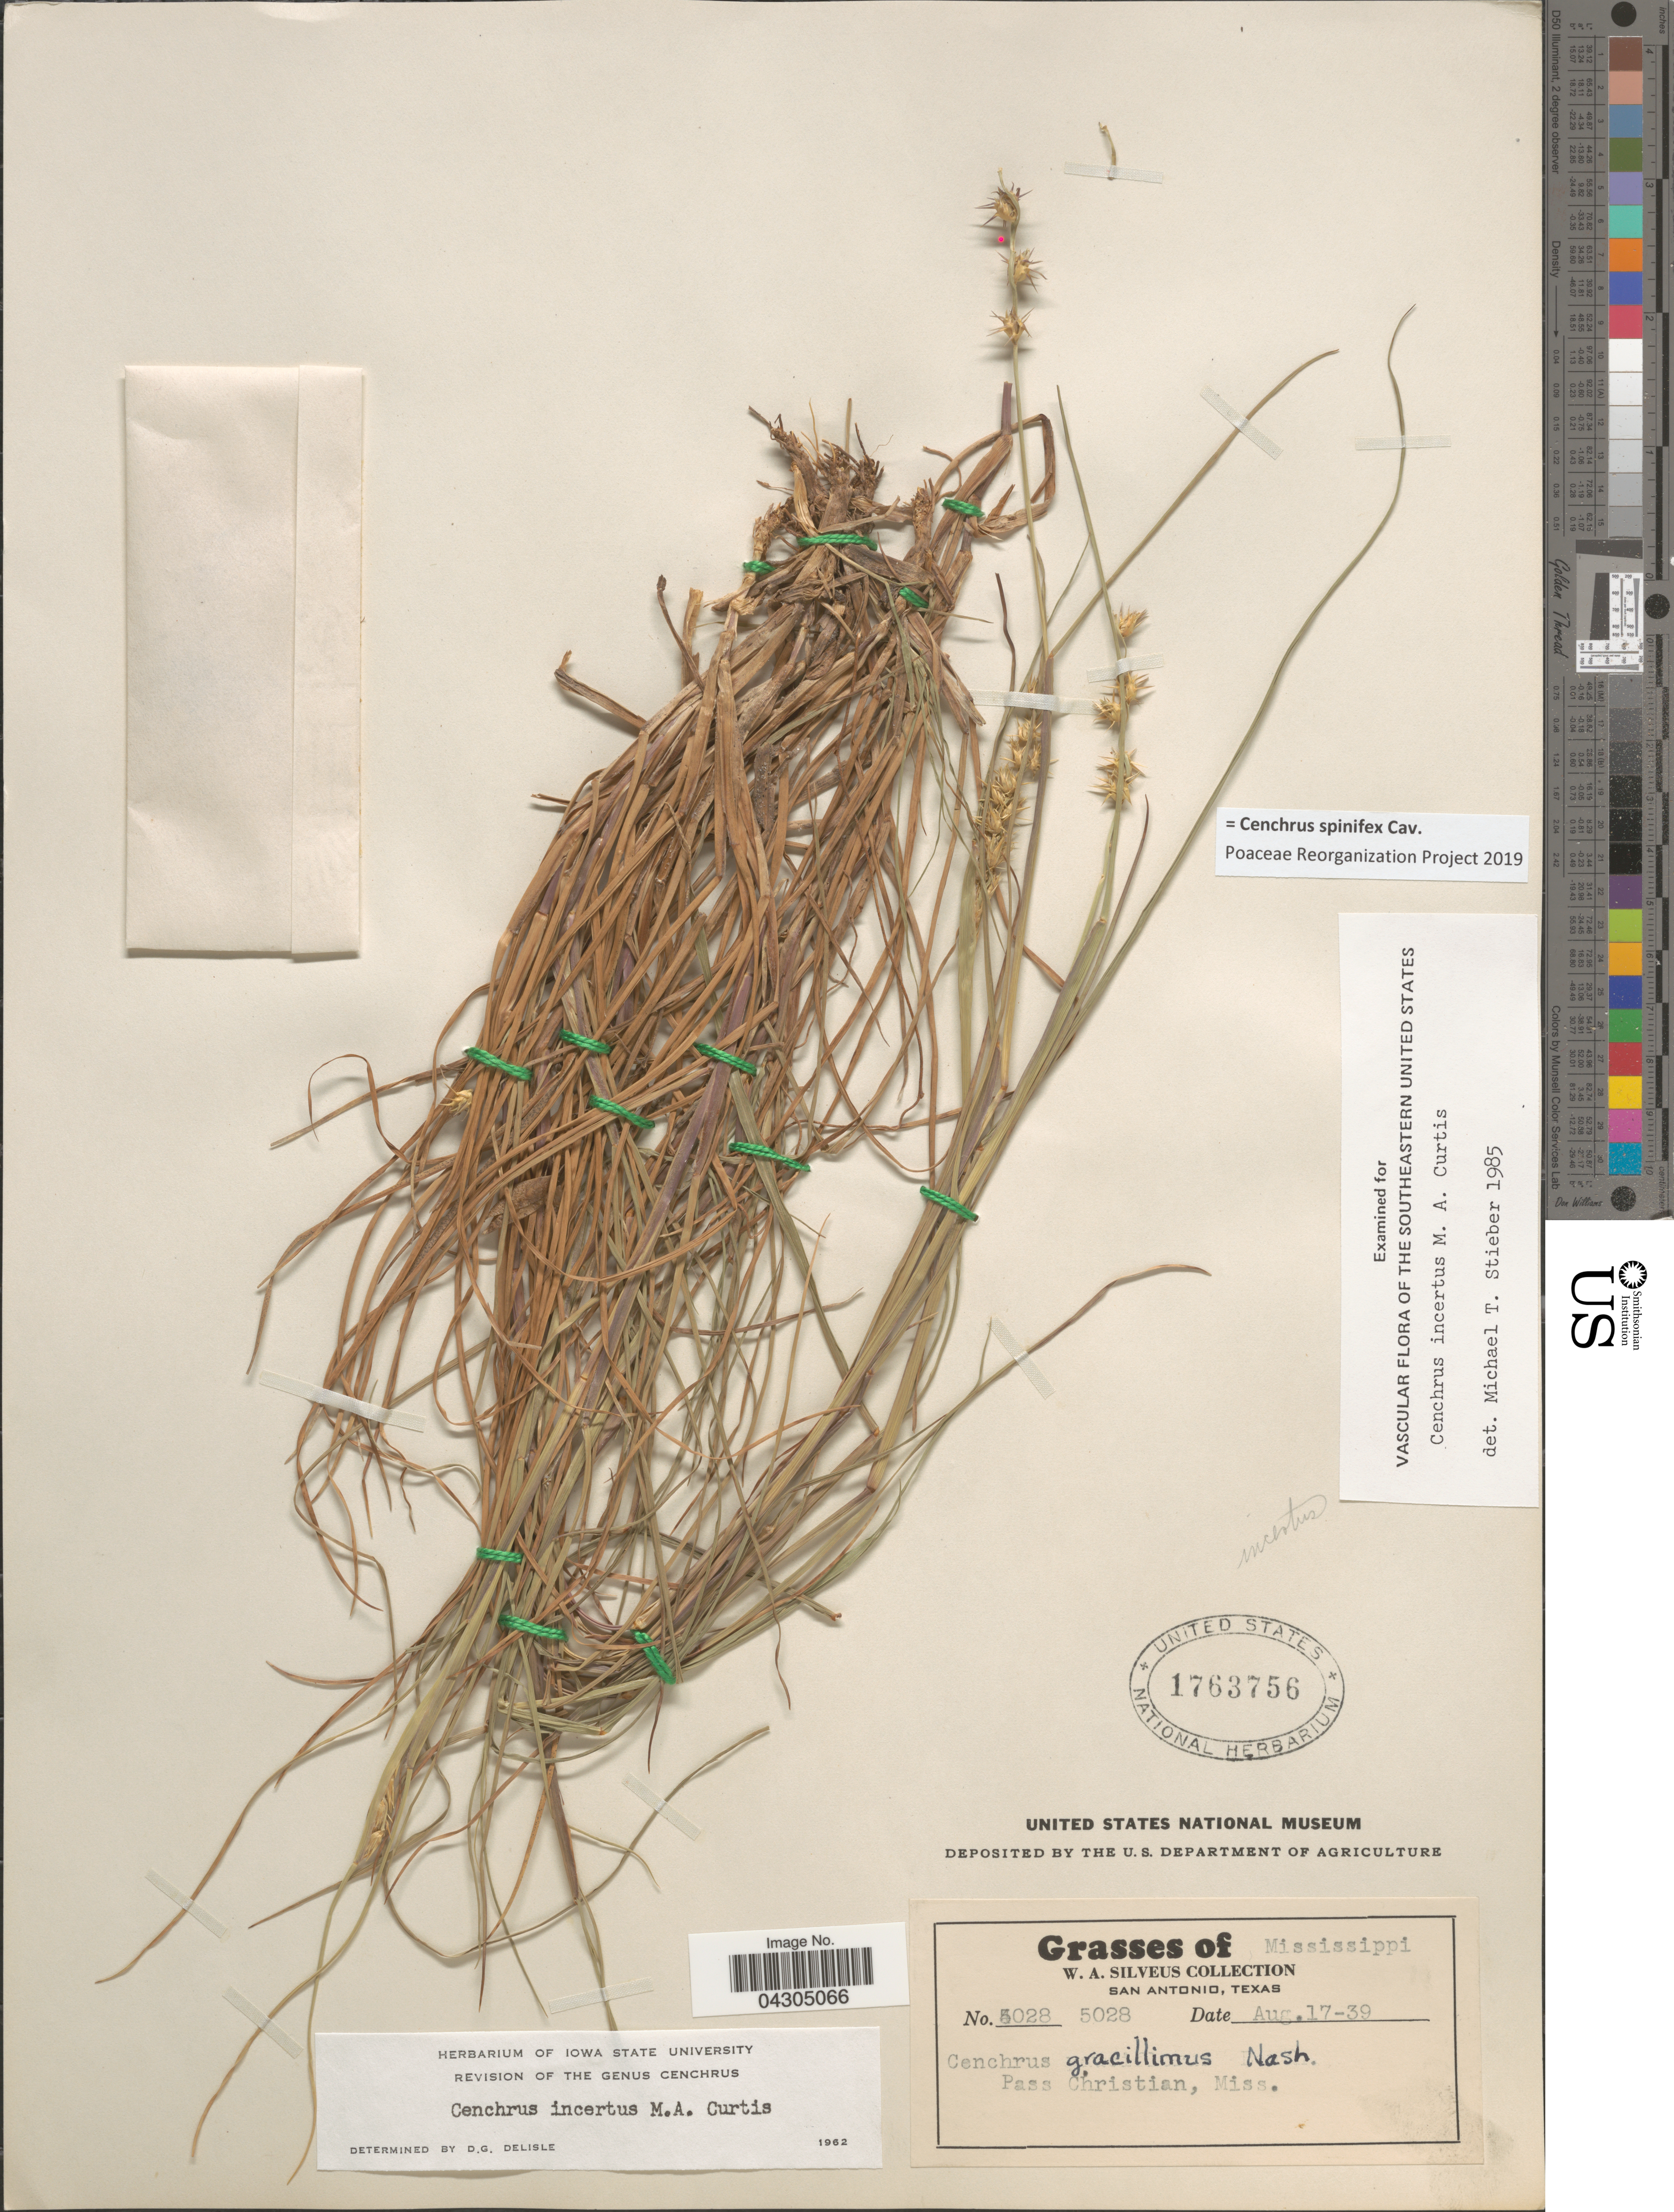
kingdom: Plantae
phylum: Tracheophyta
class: Liliopsida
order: Poales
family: Poaceae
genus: Cenchrus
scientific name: Cenchrus spinifex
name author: Cav.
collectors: W. Silveus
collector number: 5028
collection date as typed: Transcribed d/m/y: 17/8/39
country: United States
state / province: Mississippi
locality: Pass Christian.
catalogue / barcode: US 1763756